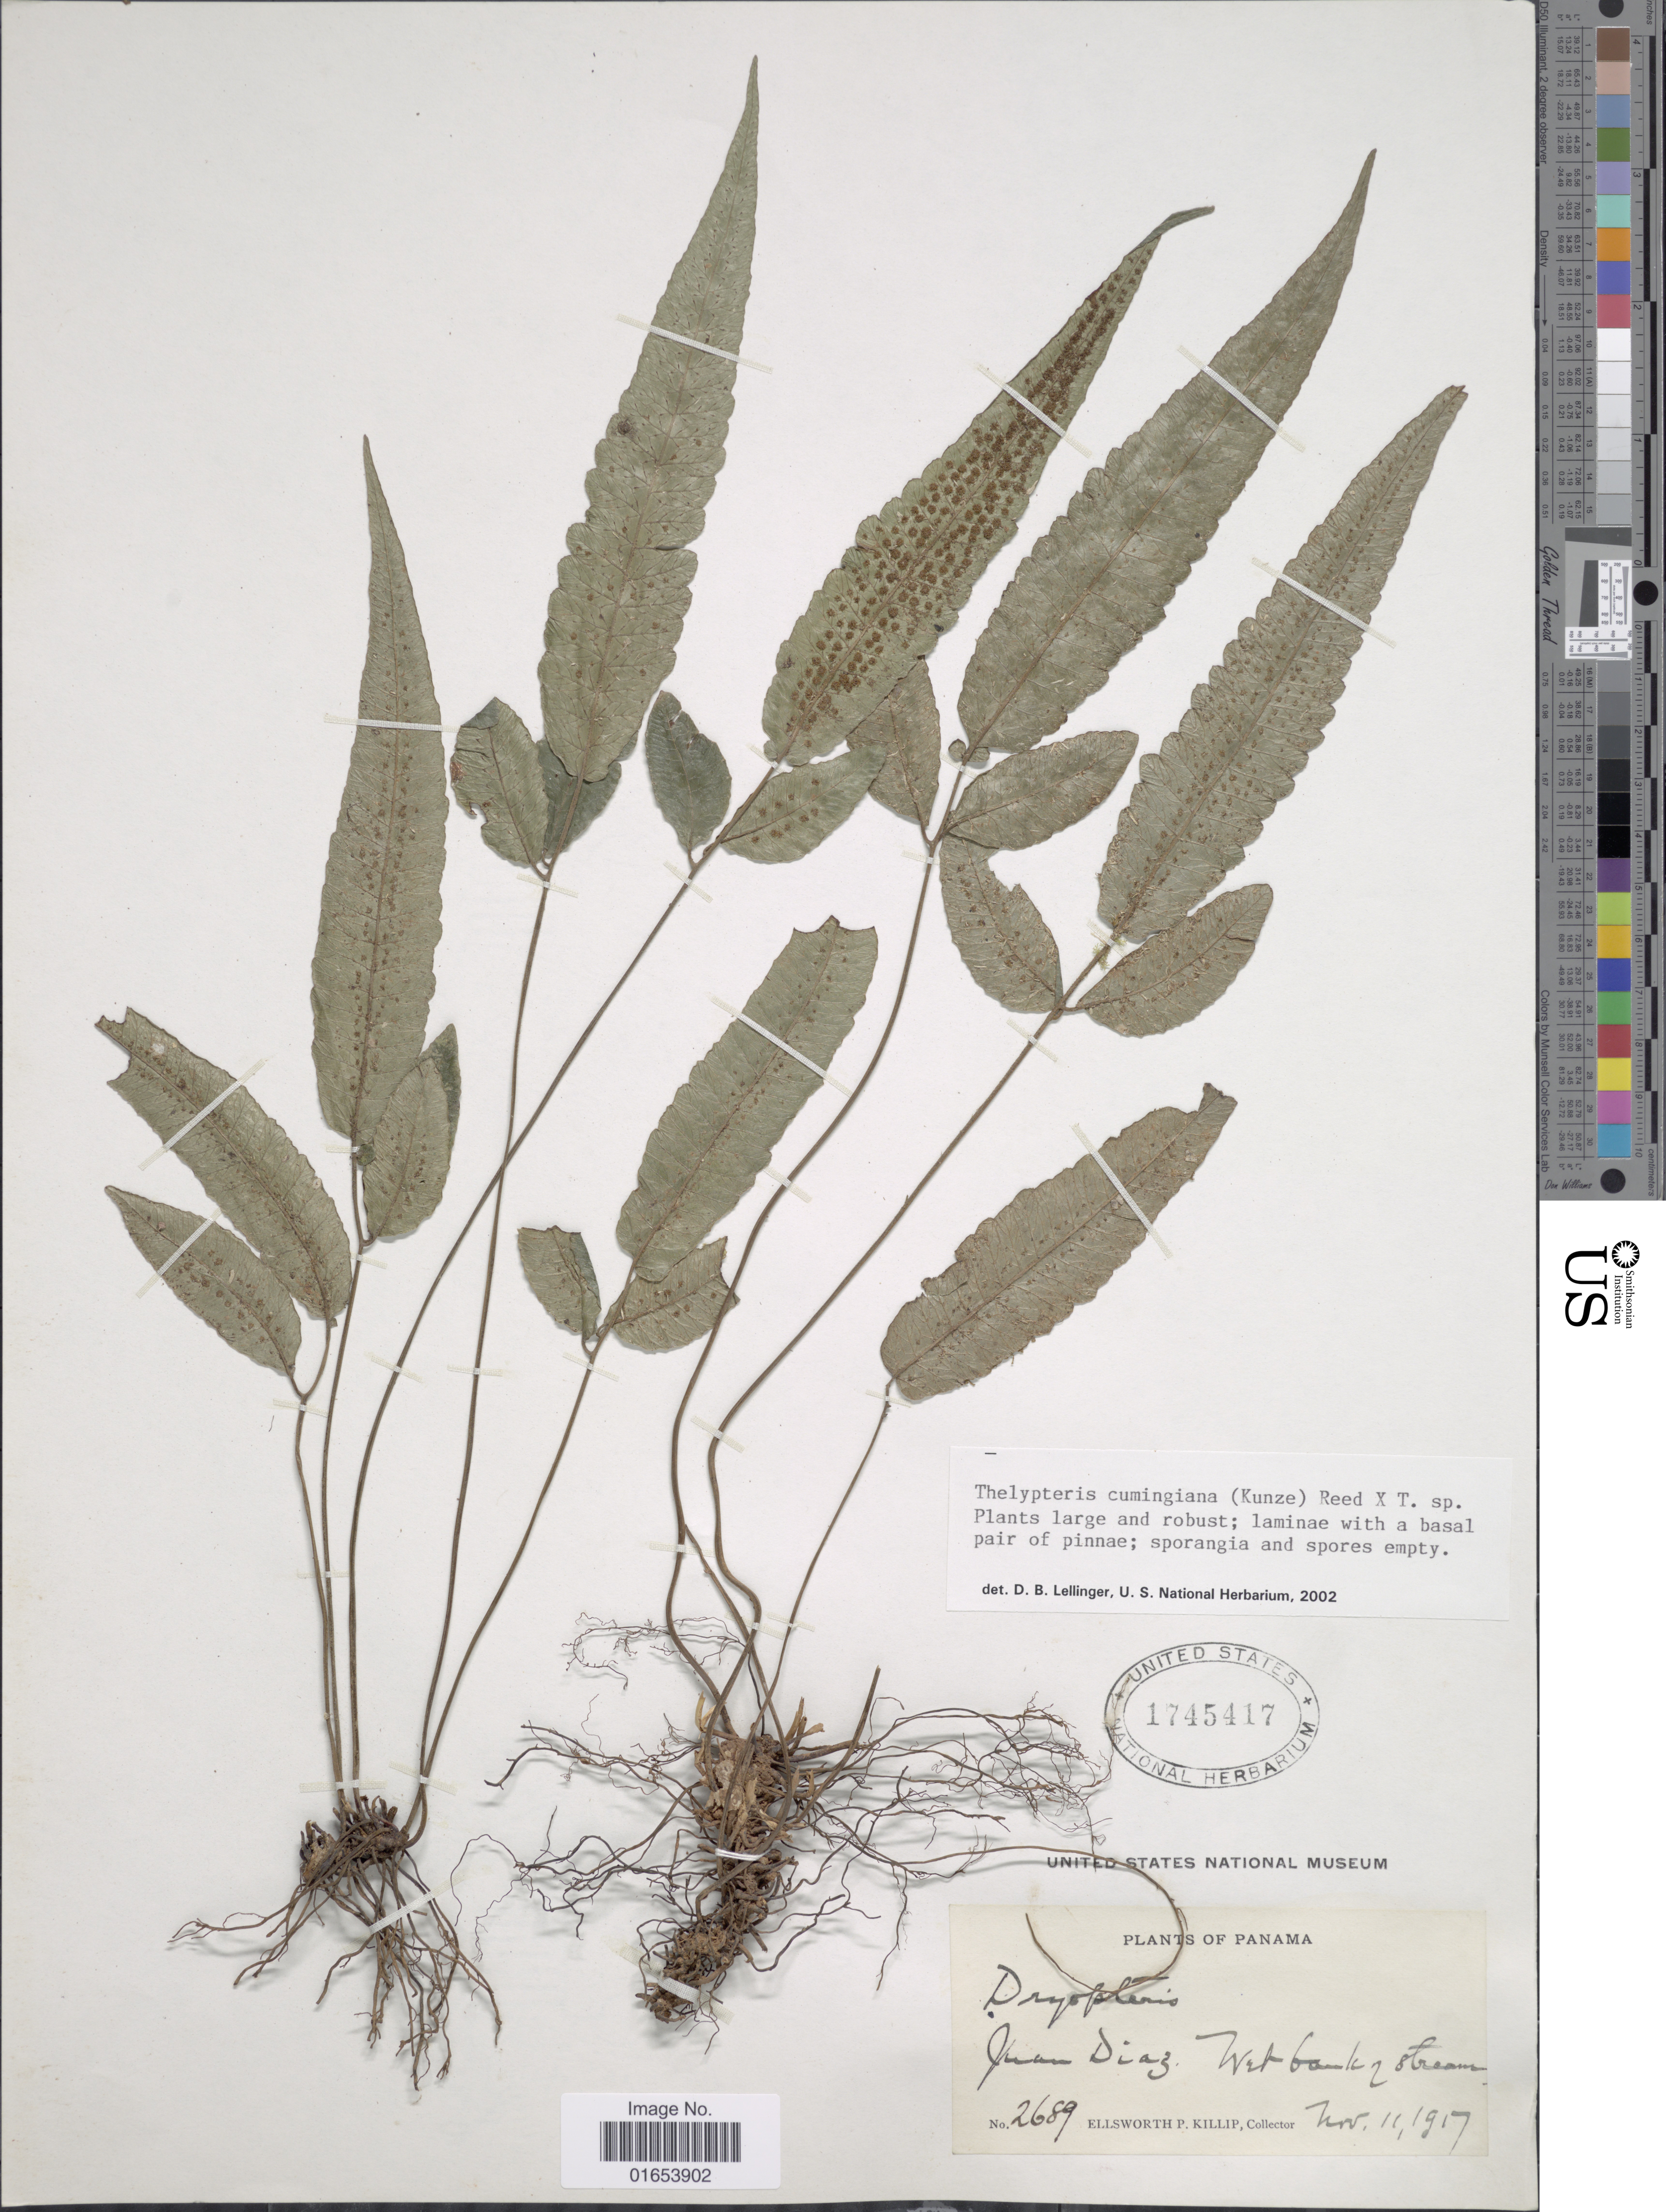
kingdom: Plantae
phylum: Tracheophyta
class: Polypodiopsida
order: Polypodiales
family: Thelypteridaceae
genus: Goniopteris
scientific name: Goniopteris cumingiana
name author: (Kunze) de Jonch. & Sen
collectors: E. P. Killip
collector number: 2689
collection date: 1917-11-11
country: Panama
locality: Juan Diag, Panama, wet bank of stream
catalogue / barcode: US 1745417